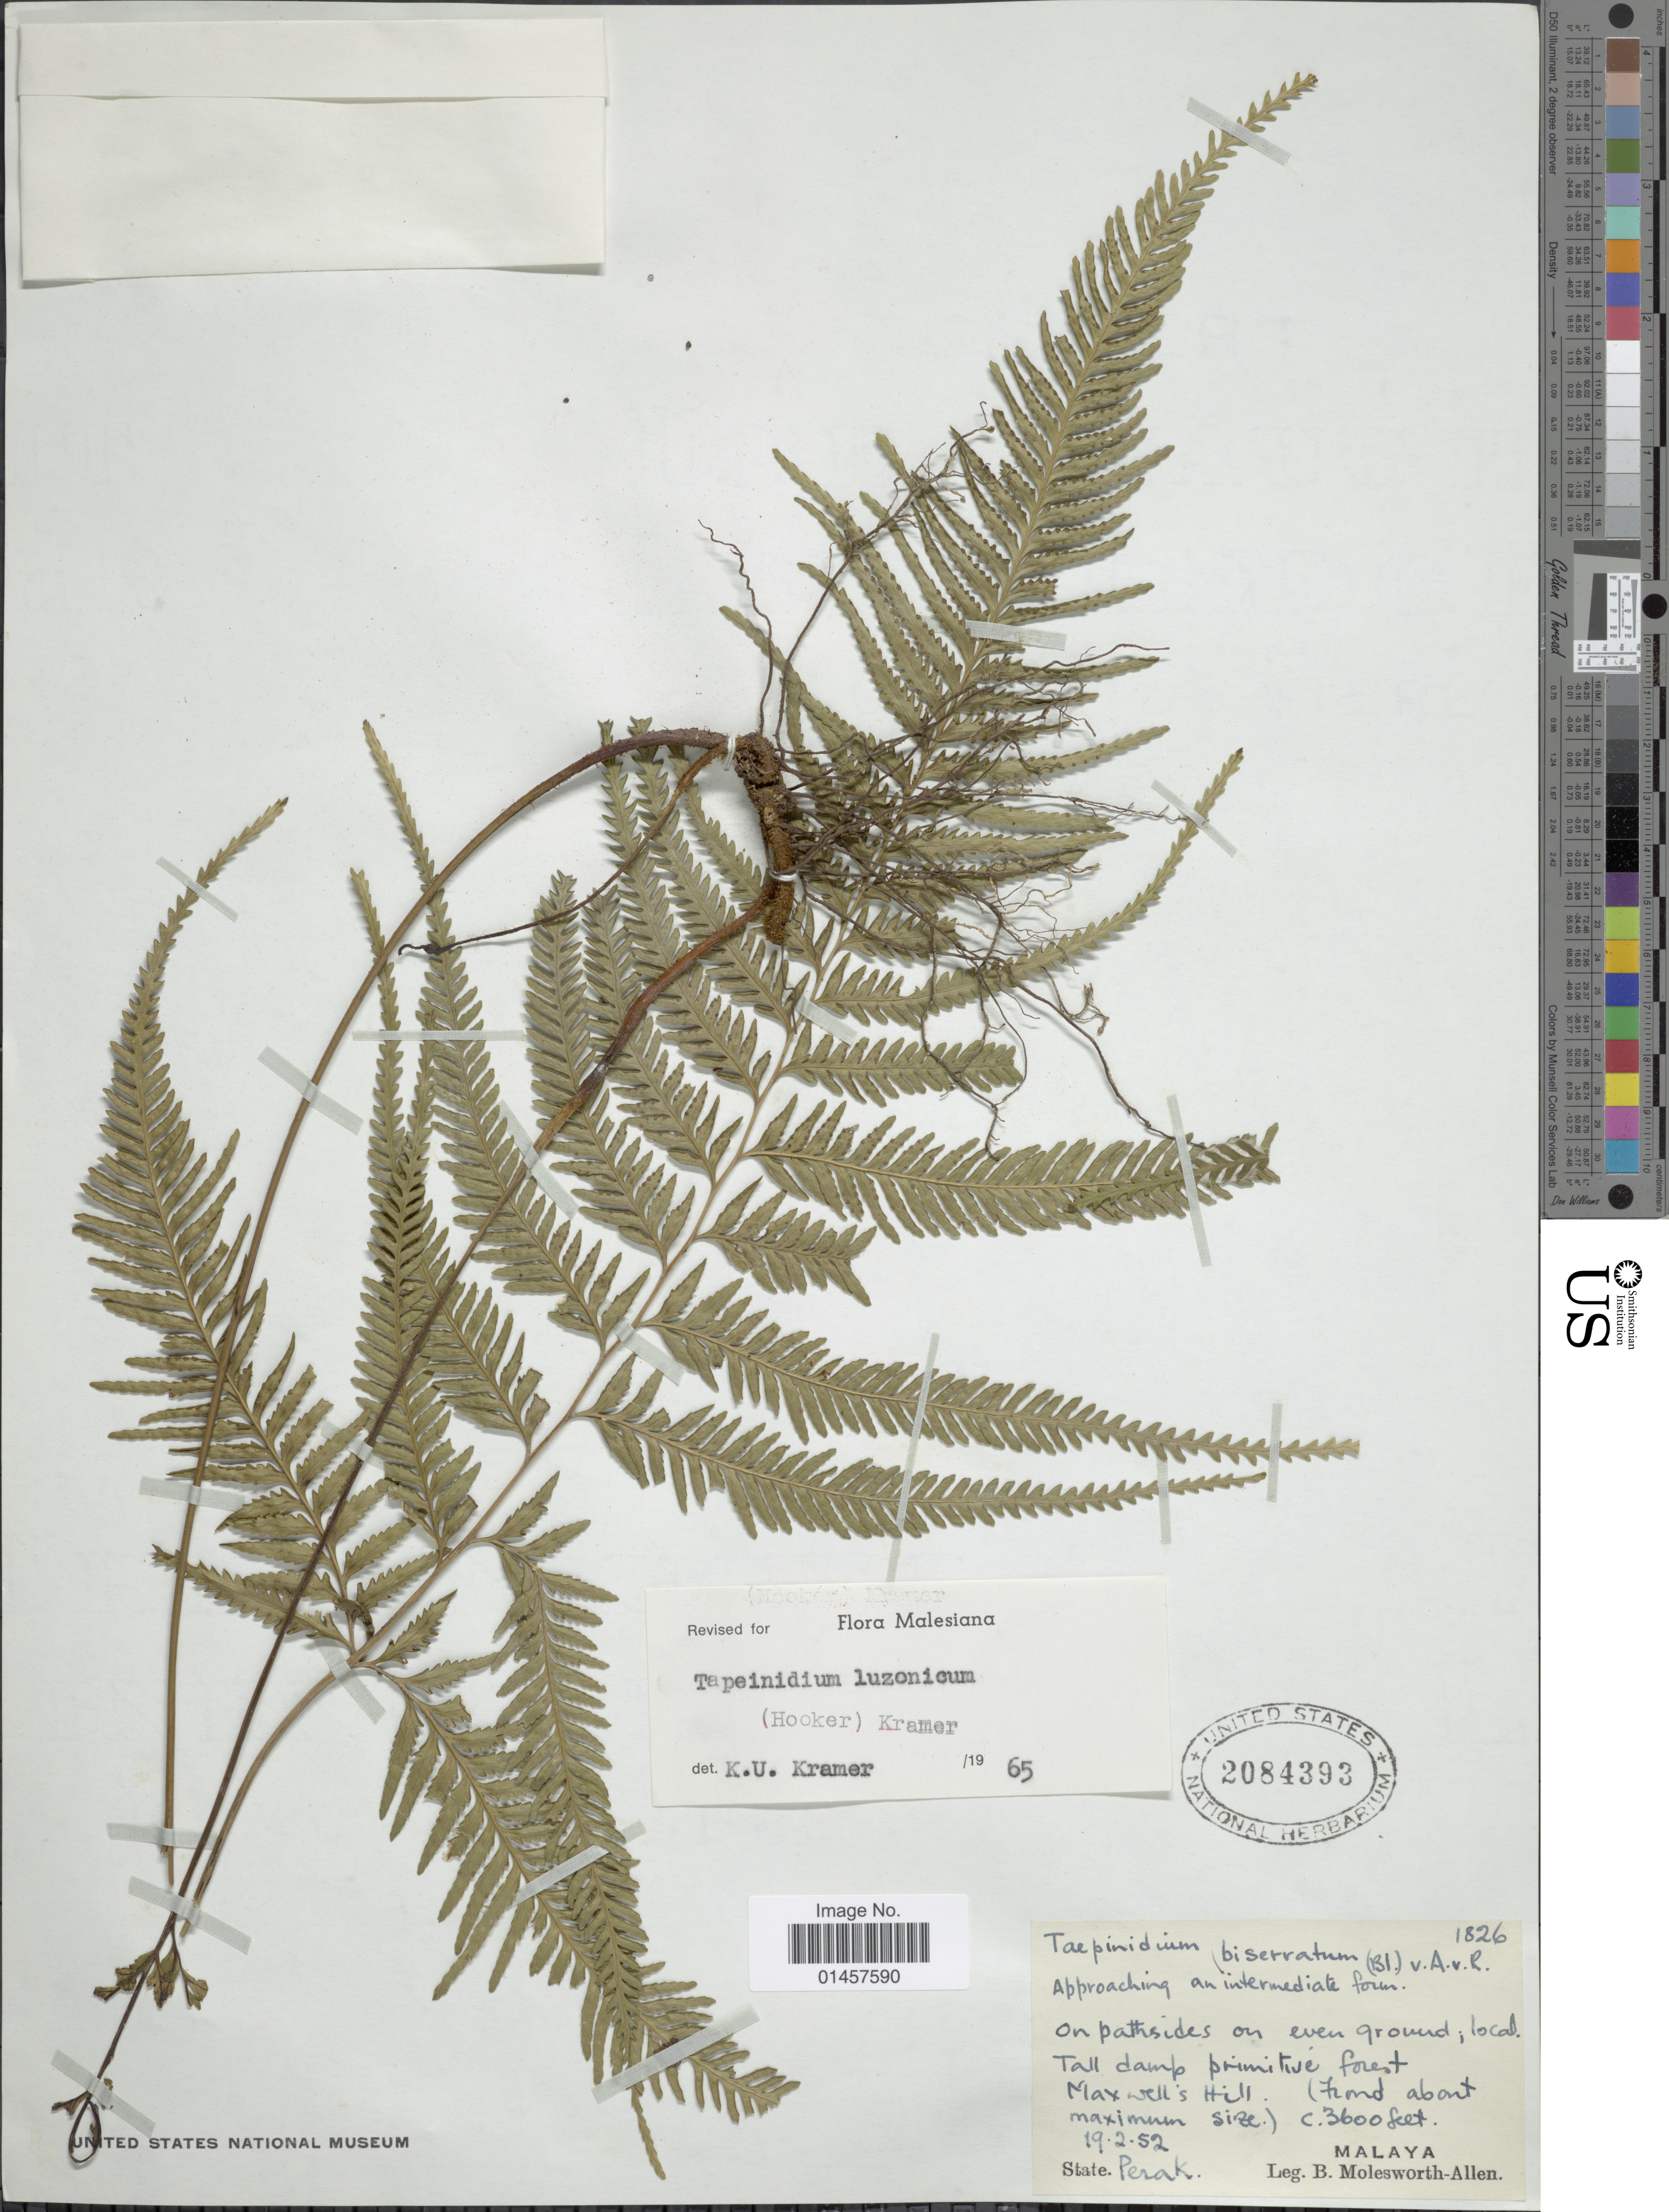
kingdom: Plantae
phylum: Tracheophyta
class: Polypodiopsida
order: Polypodiales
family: Lindsaeaceae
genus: Tapeinidium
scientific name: Tapeinidium luzonicum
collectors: B. E. G. Molesworth-Allen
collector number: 1826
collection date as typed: Transcribed d/m/y: 19/2/52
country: Malaysia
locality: On pathsides on even ground, Maxwell's hill,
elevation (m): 1097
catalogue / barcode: US 2084393